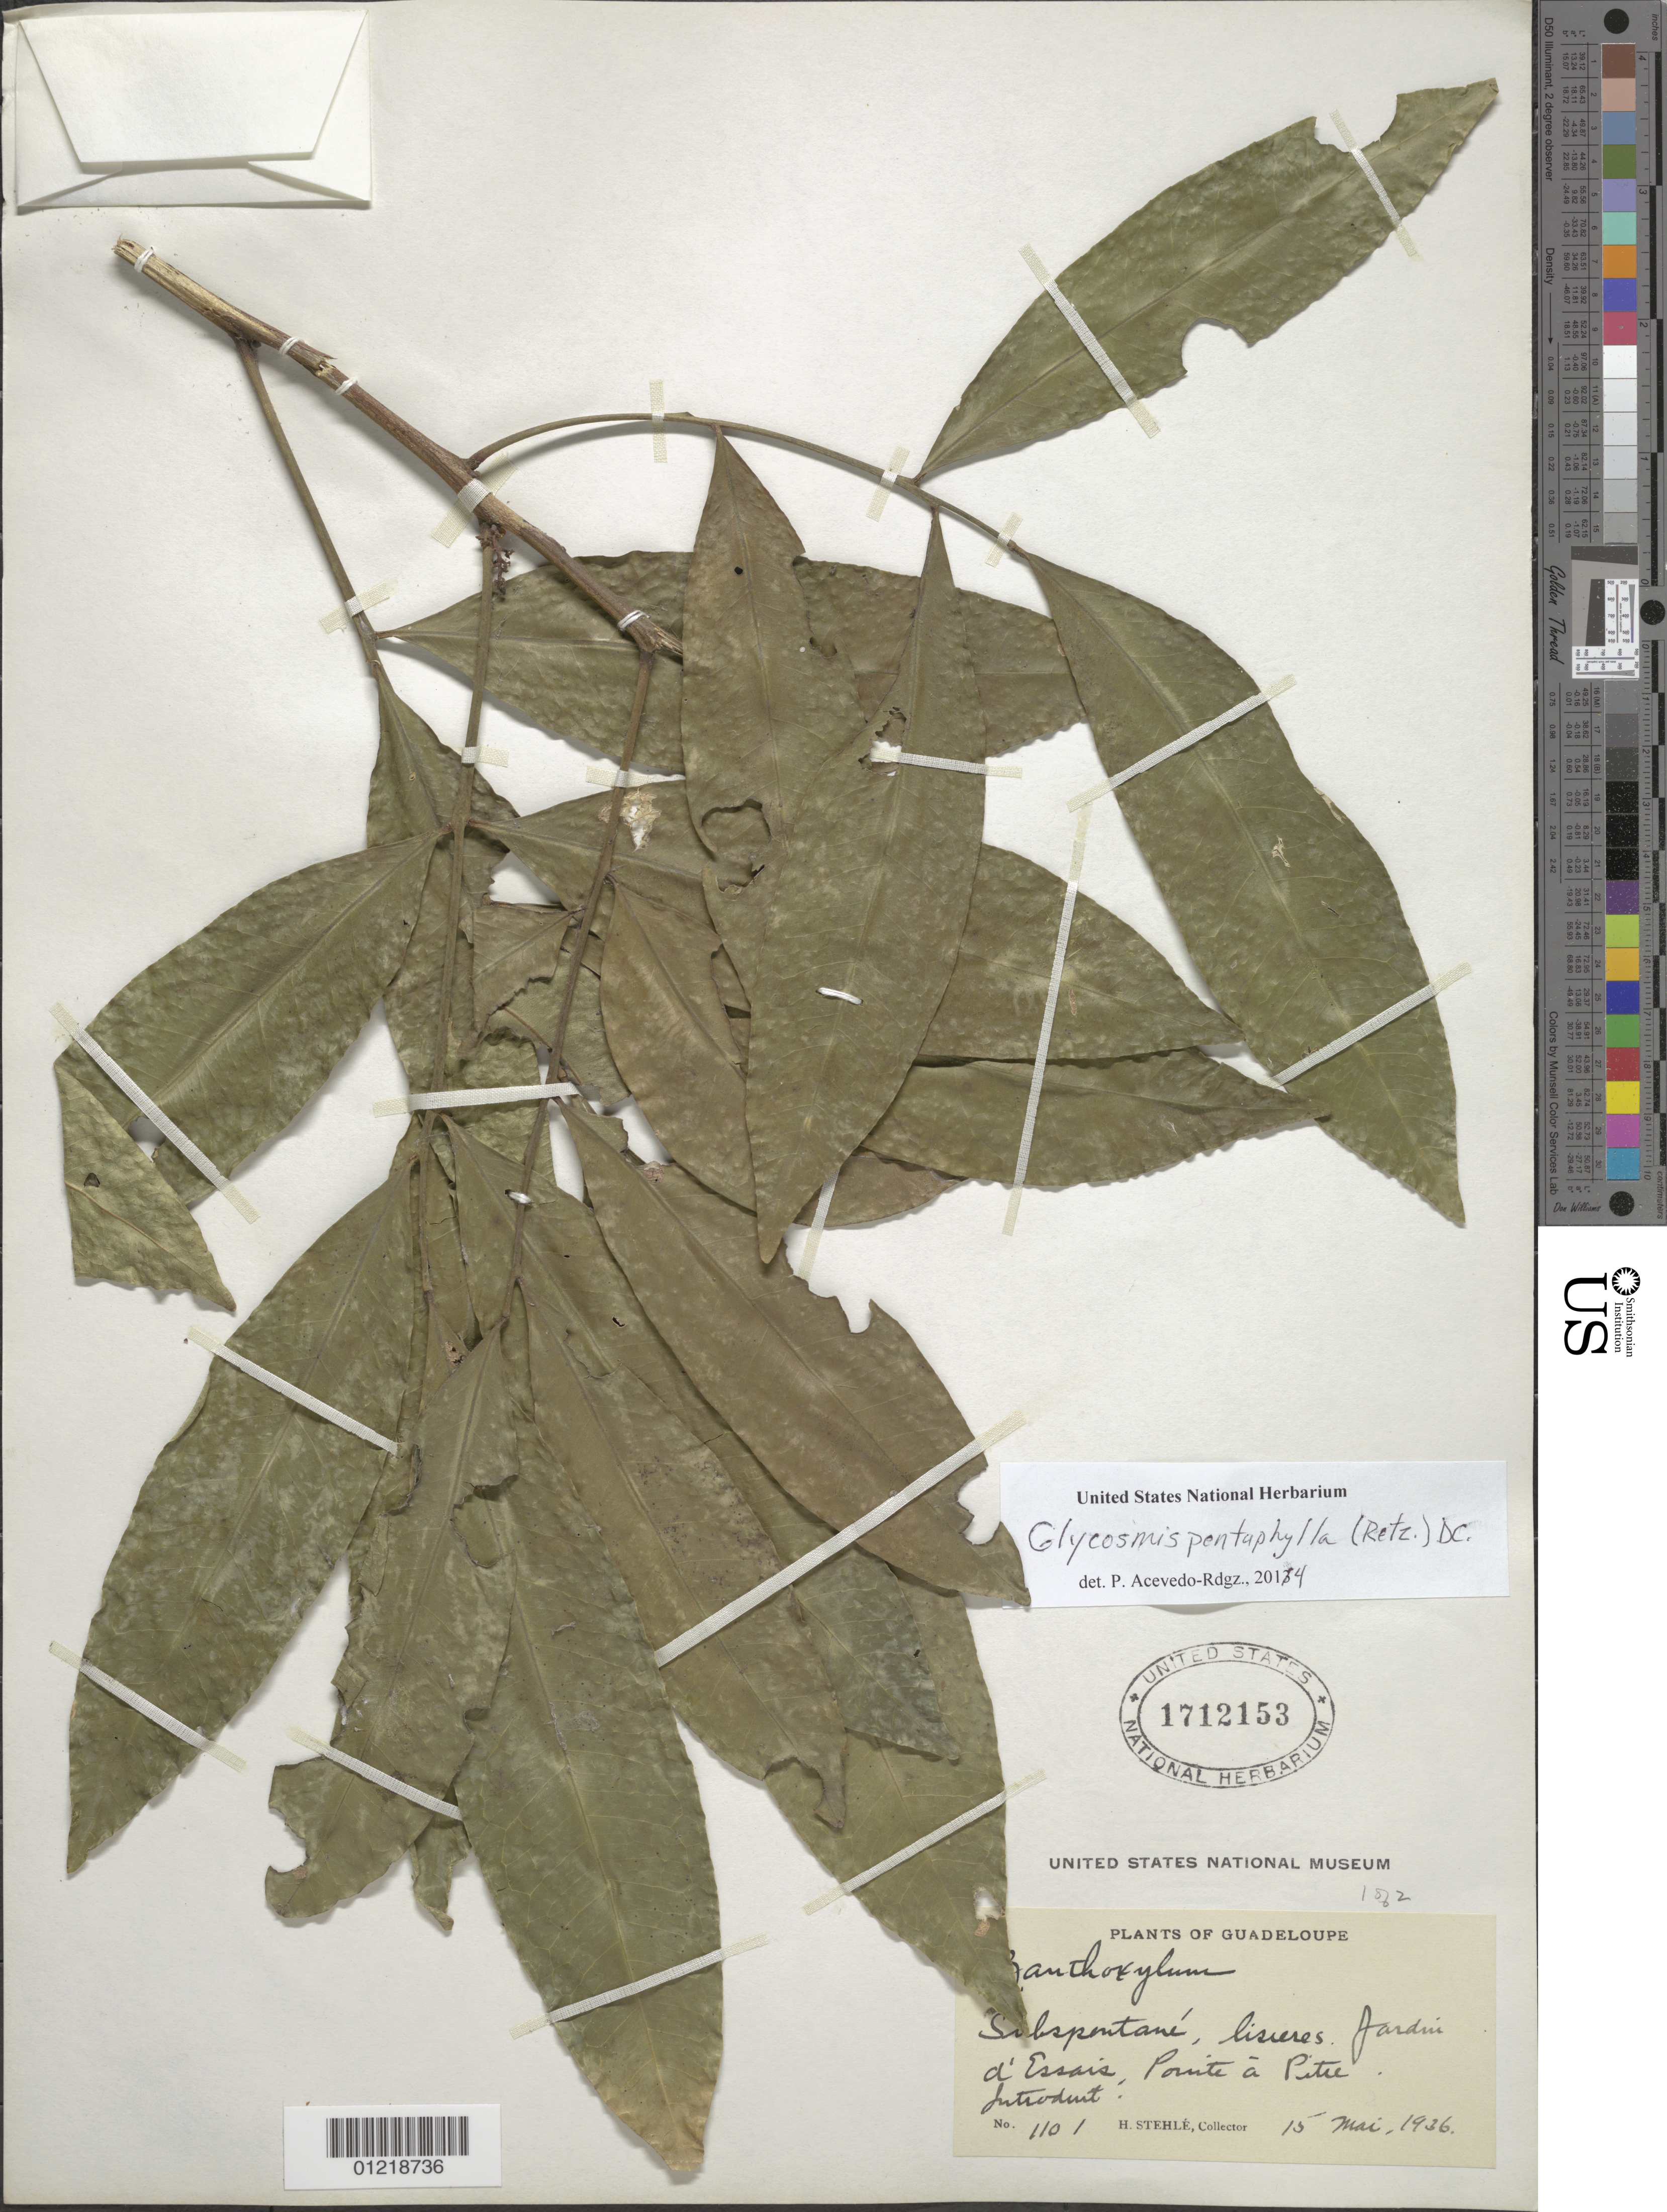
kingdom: Plantae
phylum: Tracheophyta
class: Magnoliopsida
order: Sapindales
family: Rutaceae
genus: Glycosmis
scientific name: Glycosmis pentaphylla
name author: (Retz.) DC.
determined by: Acevedo-Rodríguez, P., (BOT), Smithsonian Institution - National Museum of Natural History (UNITED STATES)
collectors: H. Stehlé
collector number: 1101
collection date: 1936-05-15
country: Guadeloupe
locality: Pointe-àPitre, Jardin d'Enais.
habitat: Introduced. Subspontané, lisières.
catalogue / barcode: US 1712153